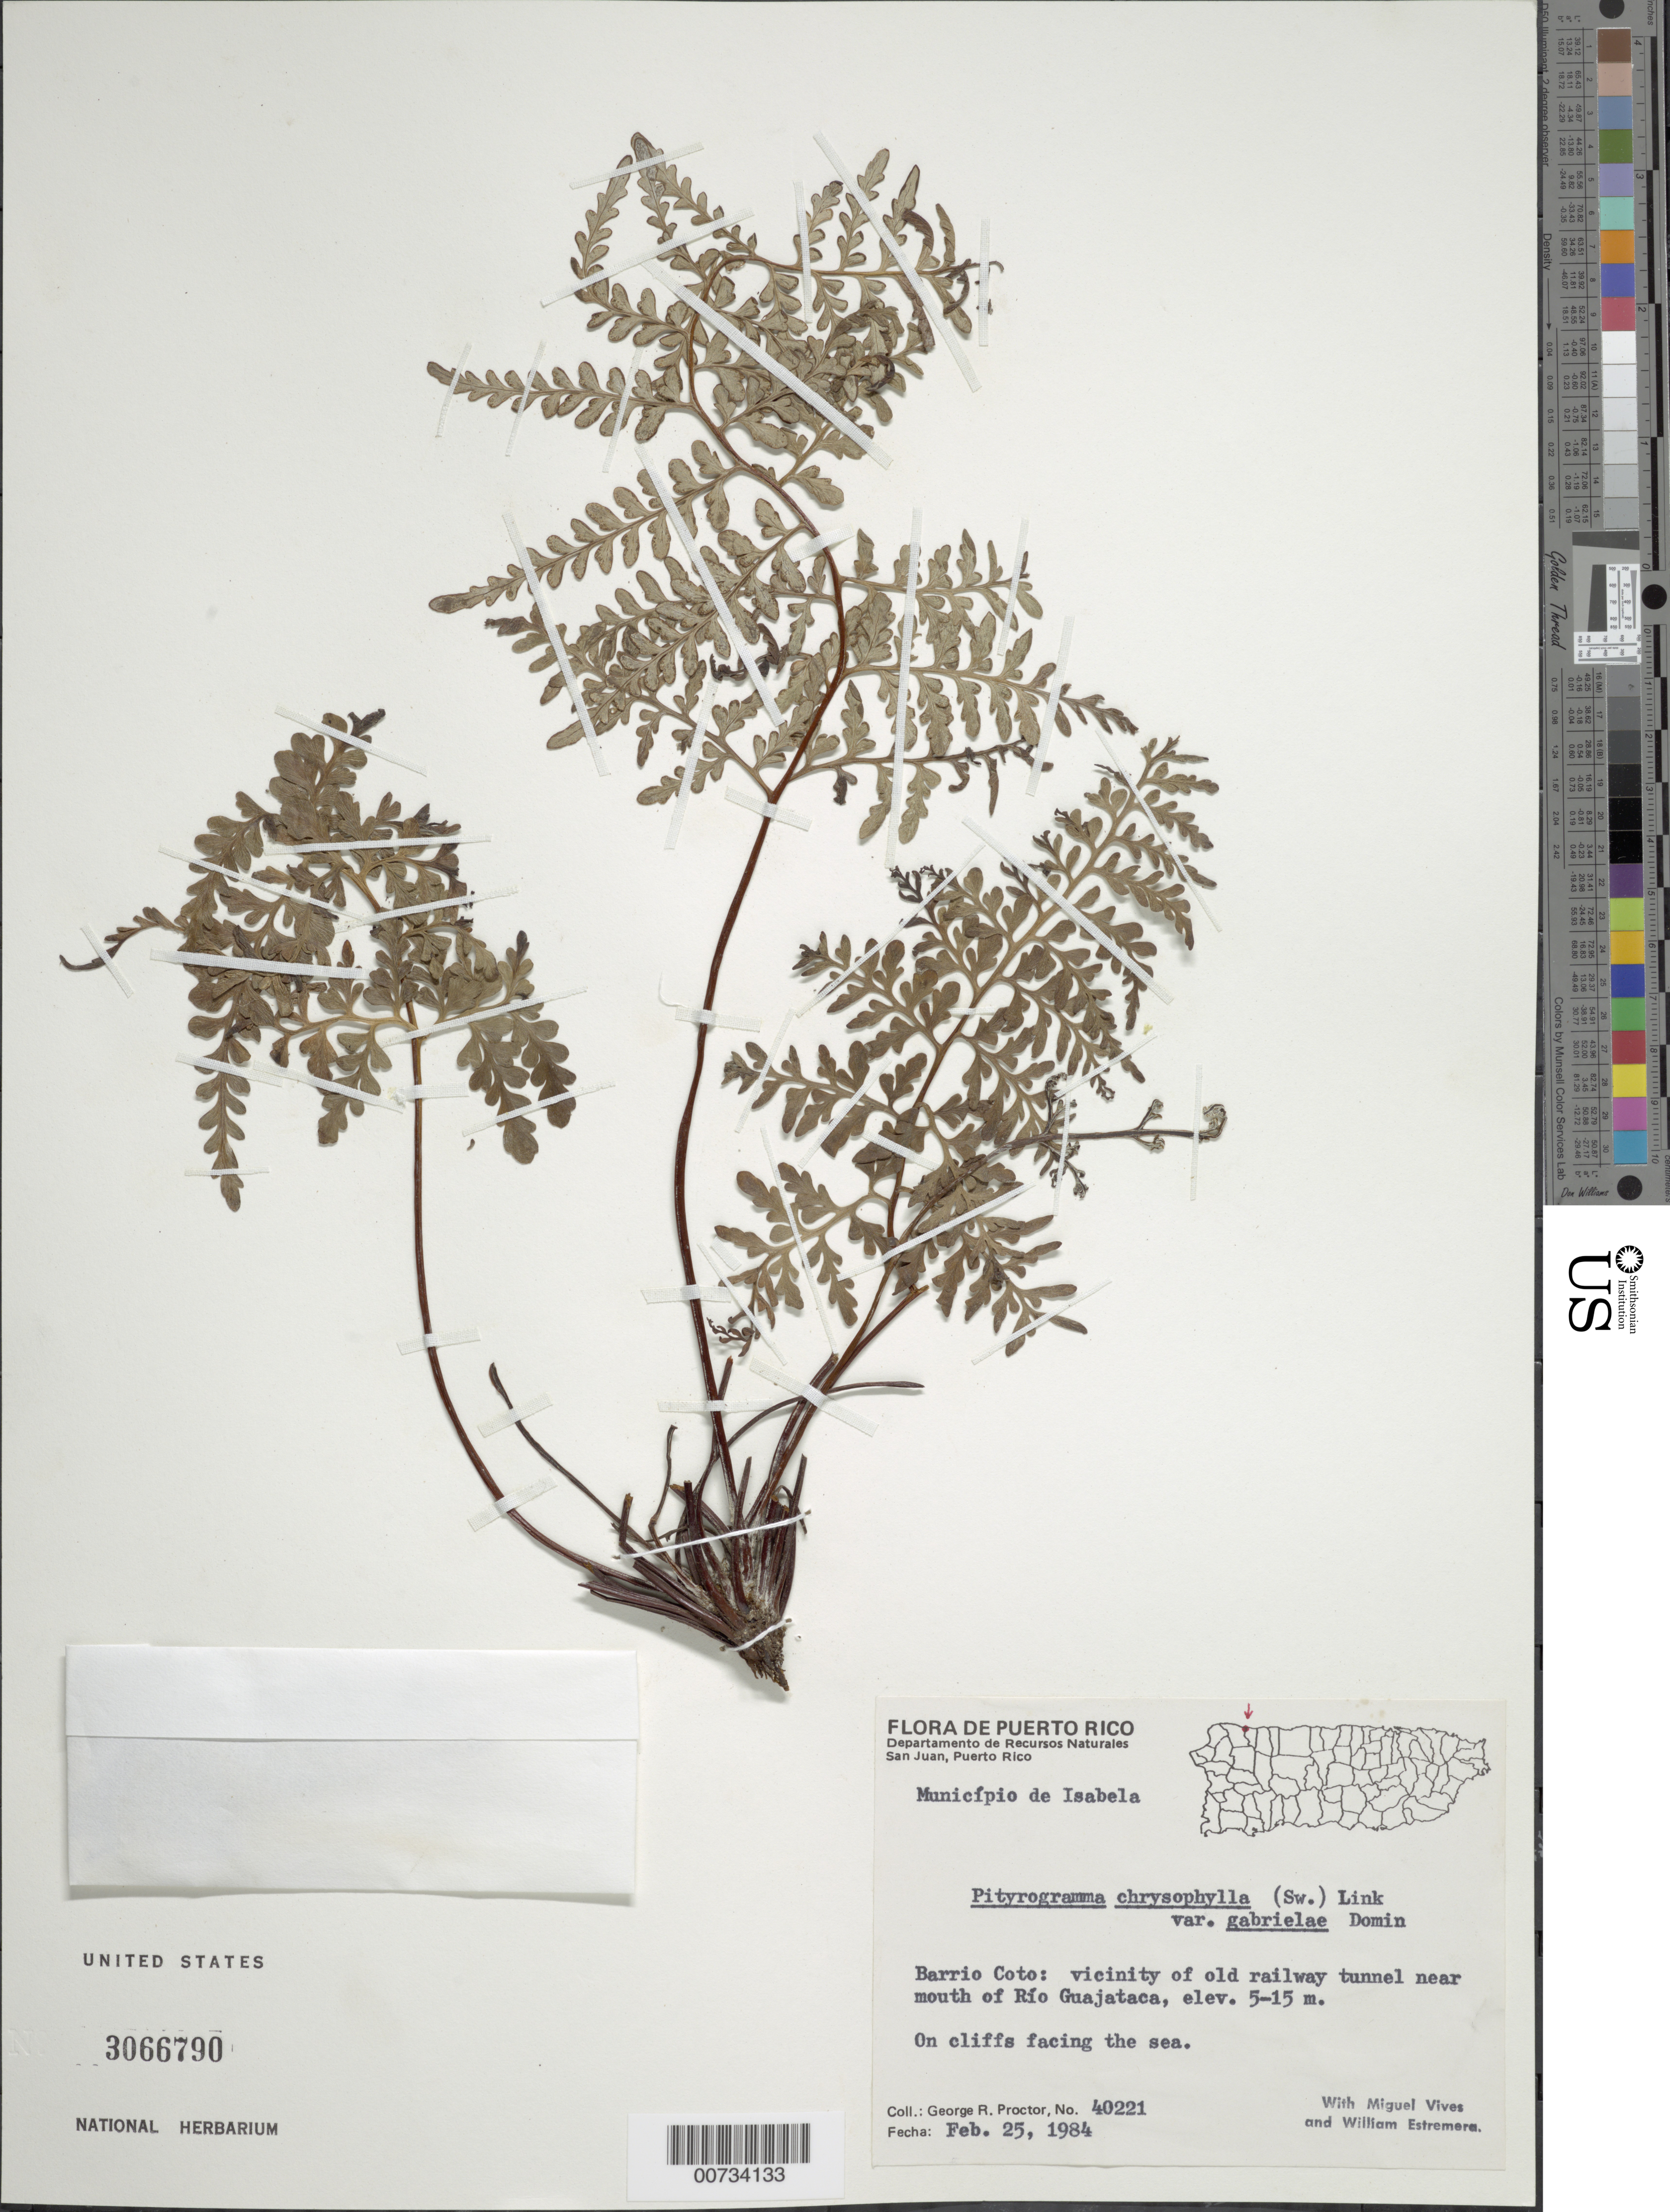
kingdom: Plantae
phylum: Tracheophyta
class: Polypodiopsida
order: Polypodiales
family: Pteridaceae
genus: Pityrogramma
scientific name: Pityrogramma chrysophylla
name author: (Sw.) Link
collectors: G. R. Proctor, M. Vives & W. Estremera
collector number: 40221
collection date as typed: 25 Feb 1984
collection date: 1984-02-25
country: Puerto Rico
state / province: Isabela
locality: Mun. Isabela, Barrio Coto: vicinity of old railway tunnel near mouth of Río Guajataca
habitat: On cliffs facing the sea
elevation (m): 5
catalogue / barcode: US 3066790